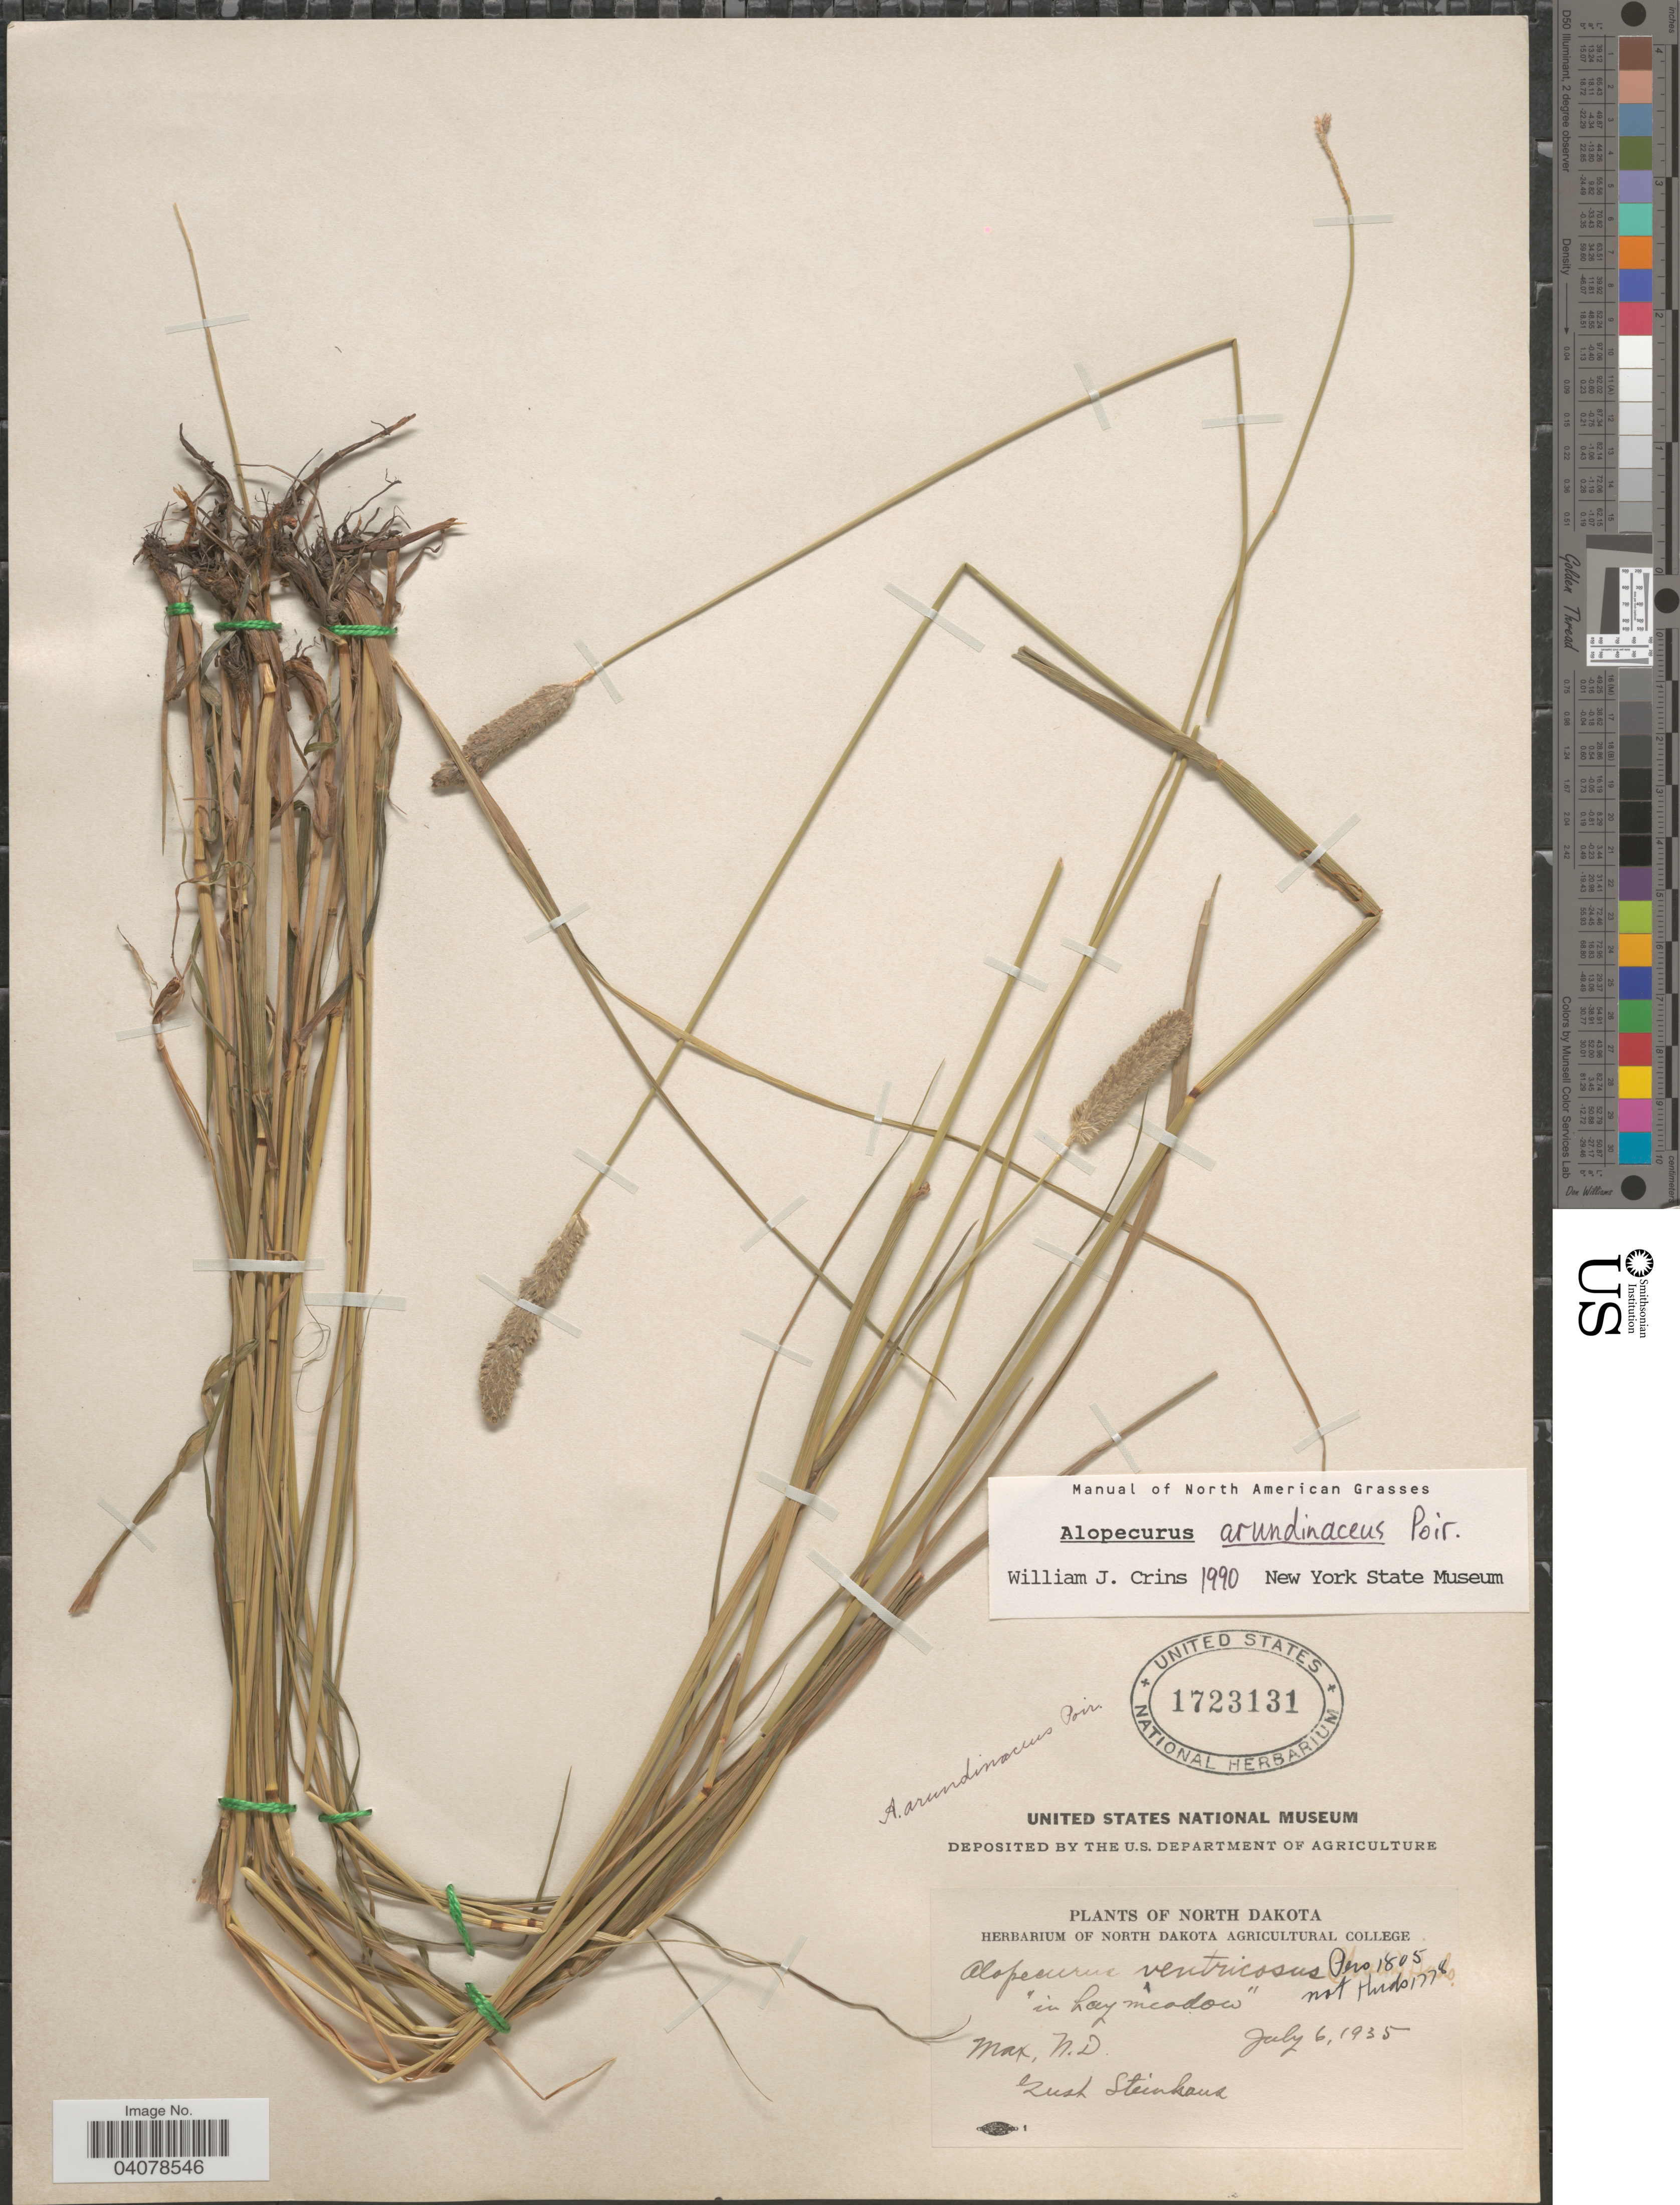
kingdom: Plantae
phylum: Tracheophyta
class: Liliopsida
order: Poales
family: Poaceae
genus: Alopecurus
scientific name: Alopecurus arundinaceus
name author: Poir.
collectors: Steinhaus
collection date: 1935-07-06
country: United States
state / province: North Dakota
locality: Max.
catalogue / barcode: US 1723131